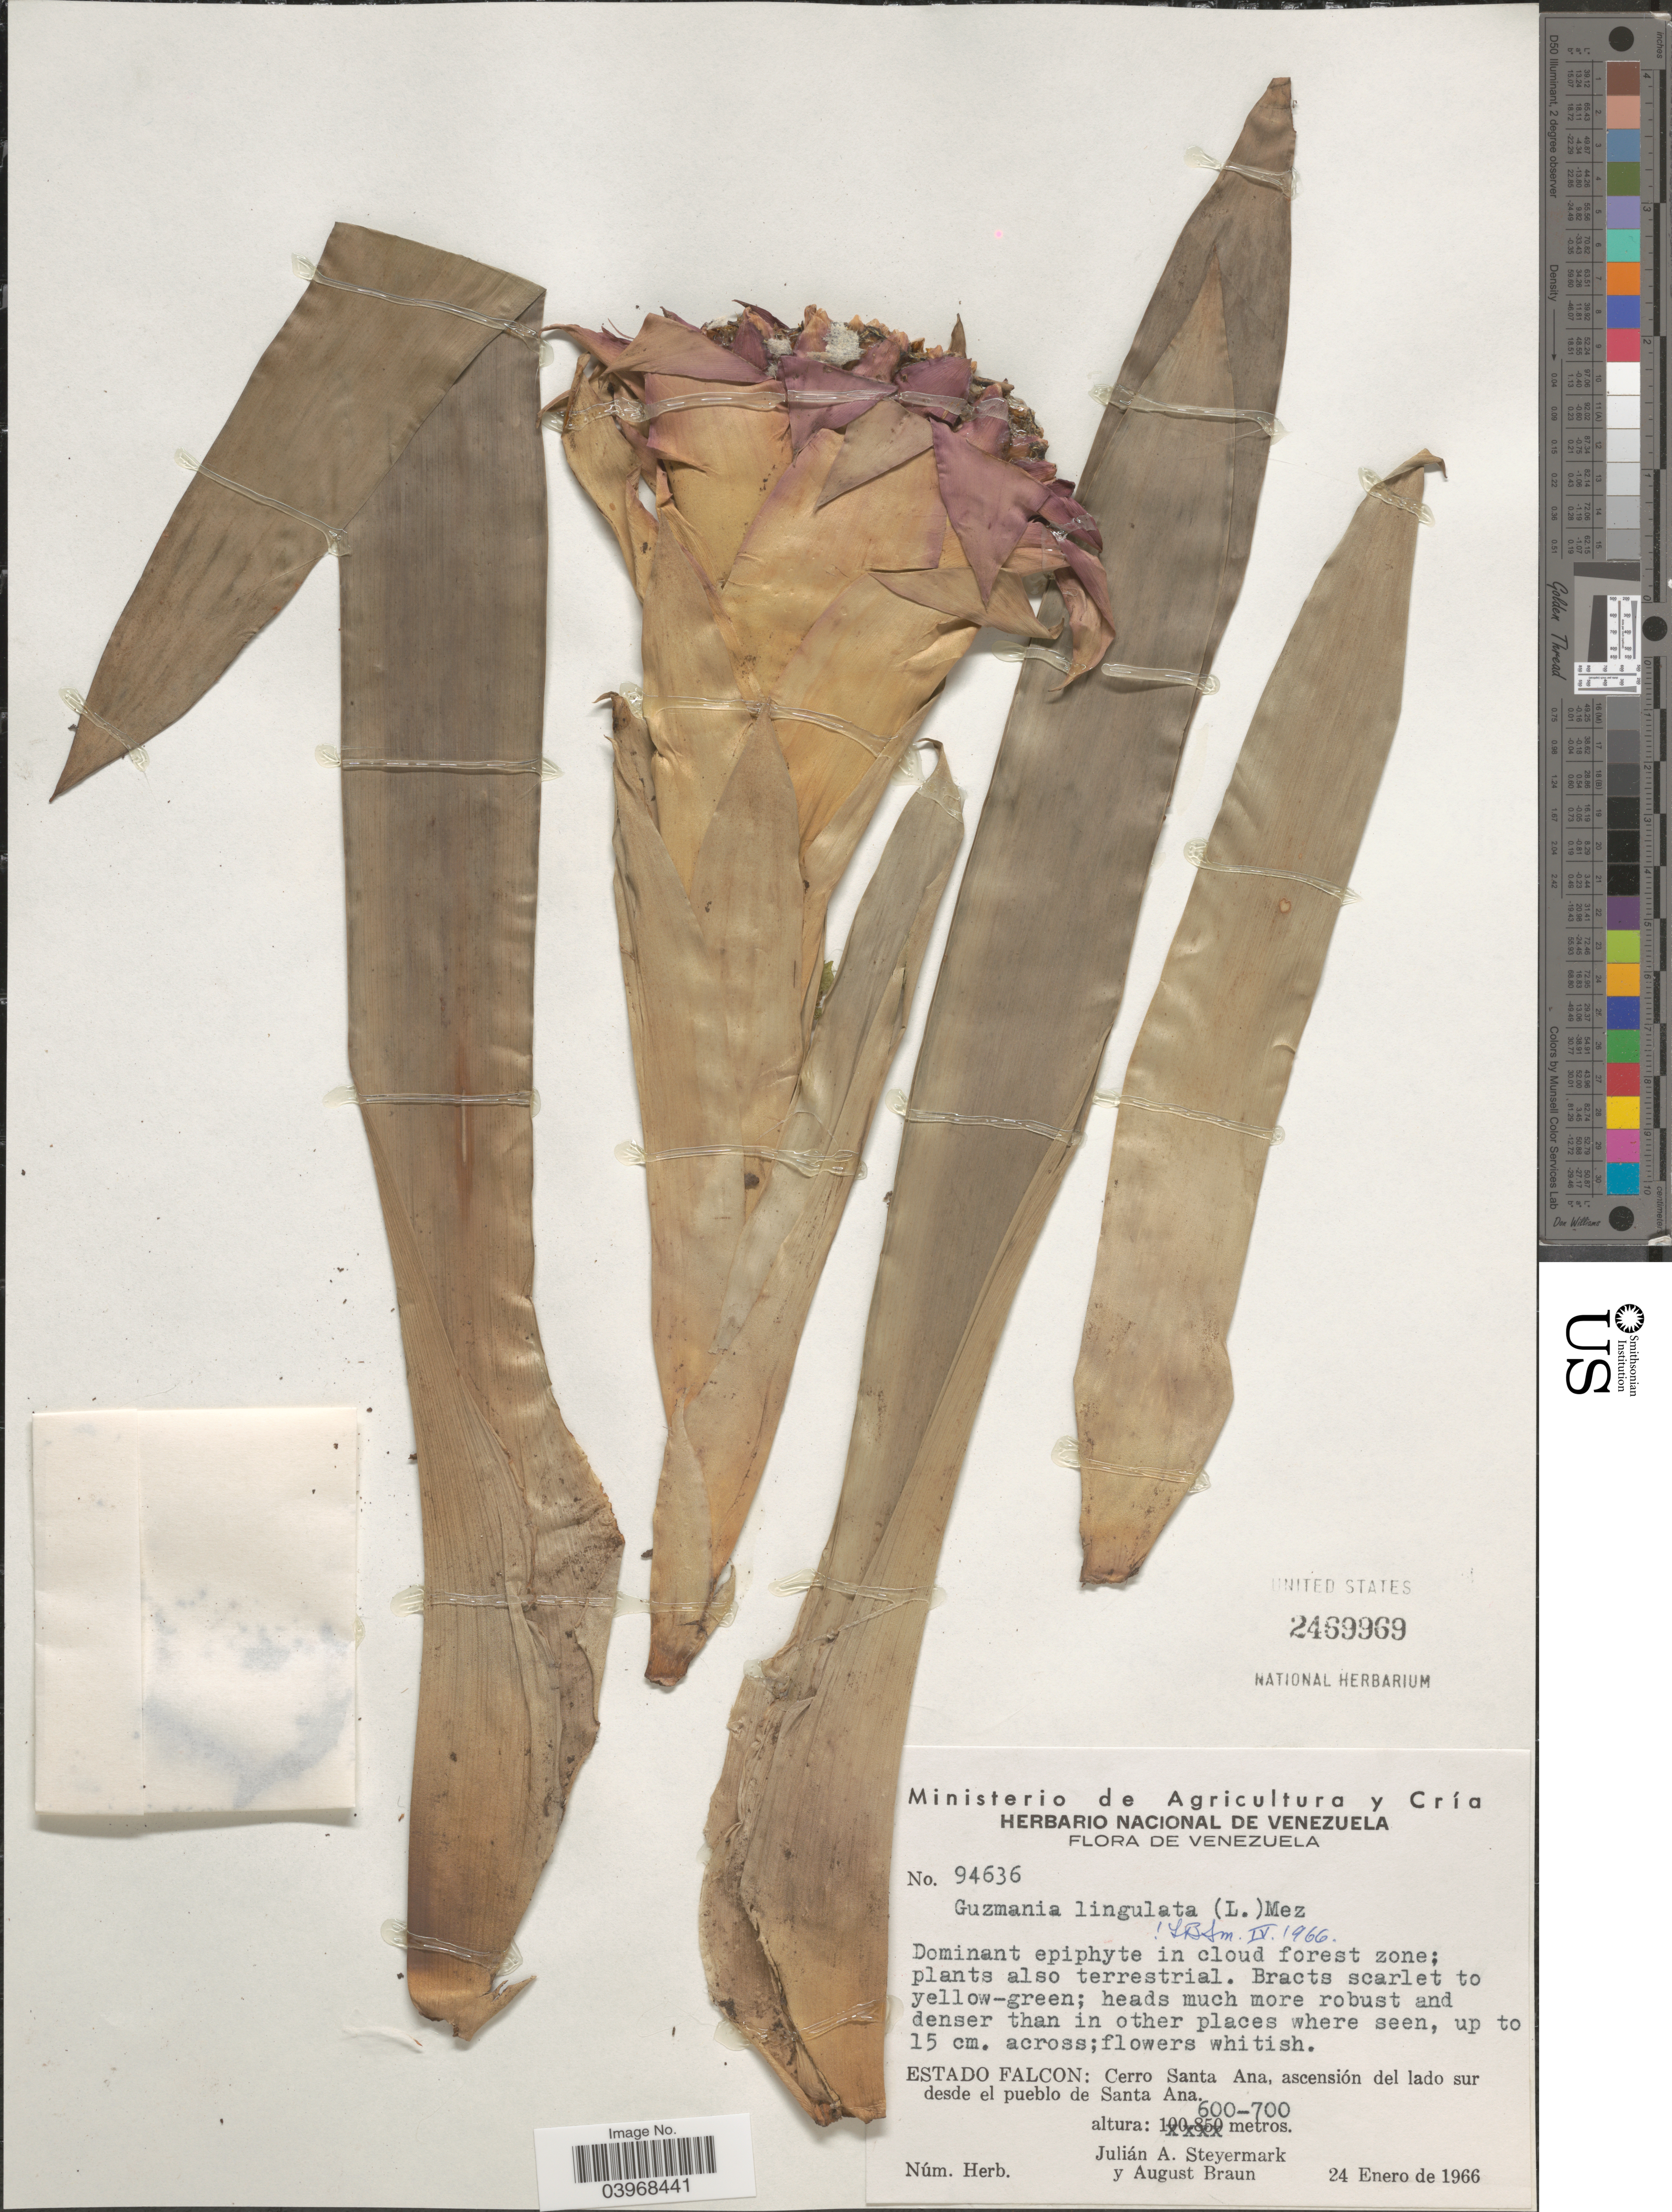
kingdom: Plantae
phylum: Tracheophyta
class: Liliopsida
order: Poales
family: Bromeliaceae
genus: Guzmania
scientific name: Guzmania lingulata var. lingulata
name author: (L.) Mez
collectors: J. Steyermark & A. Braun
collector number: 94636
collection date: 1966-01-24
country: Venezuela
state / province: Falcon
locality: Cerro Santa Ana, ascensión del lado sur desde el pueblo de Santa Ana.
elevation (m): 600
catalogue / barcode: US 2469969